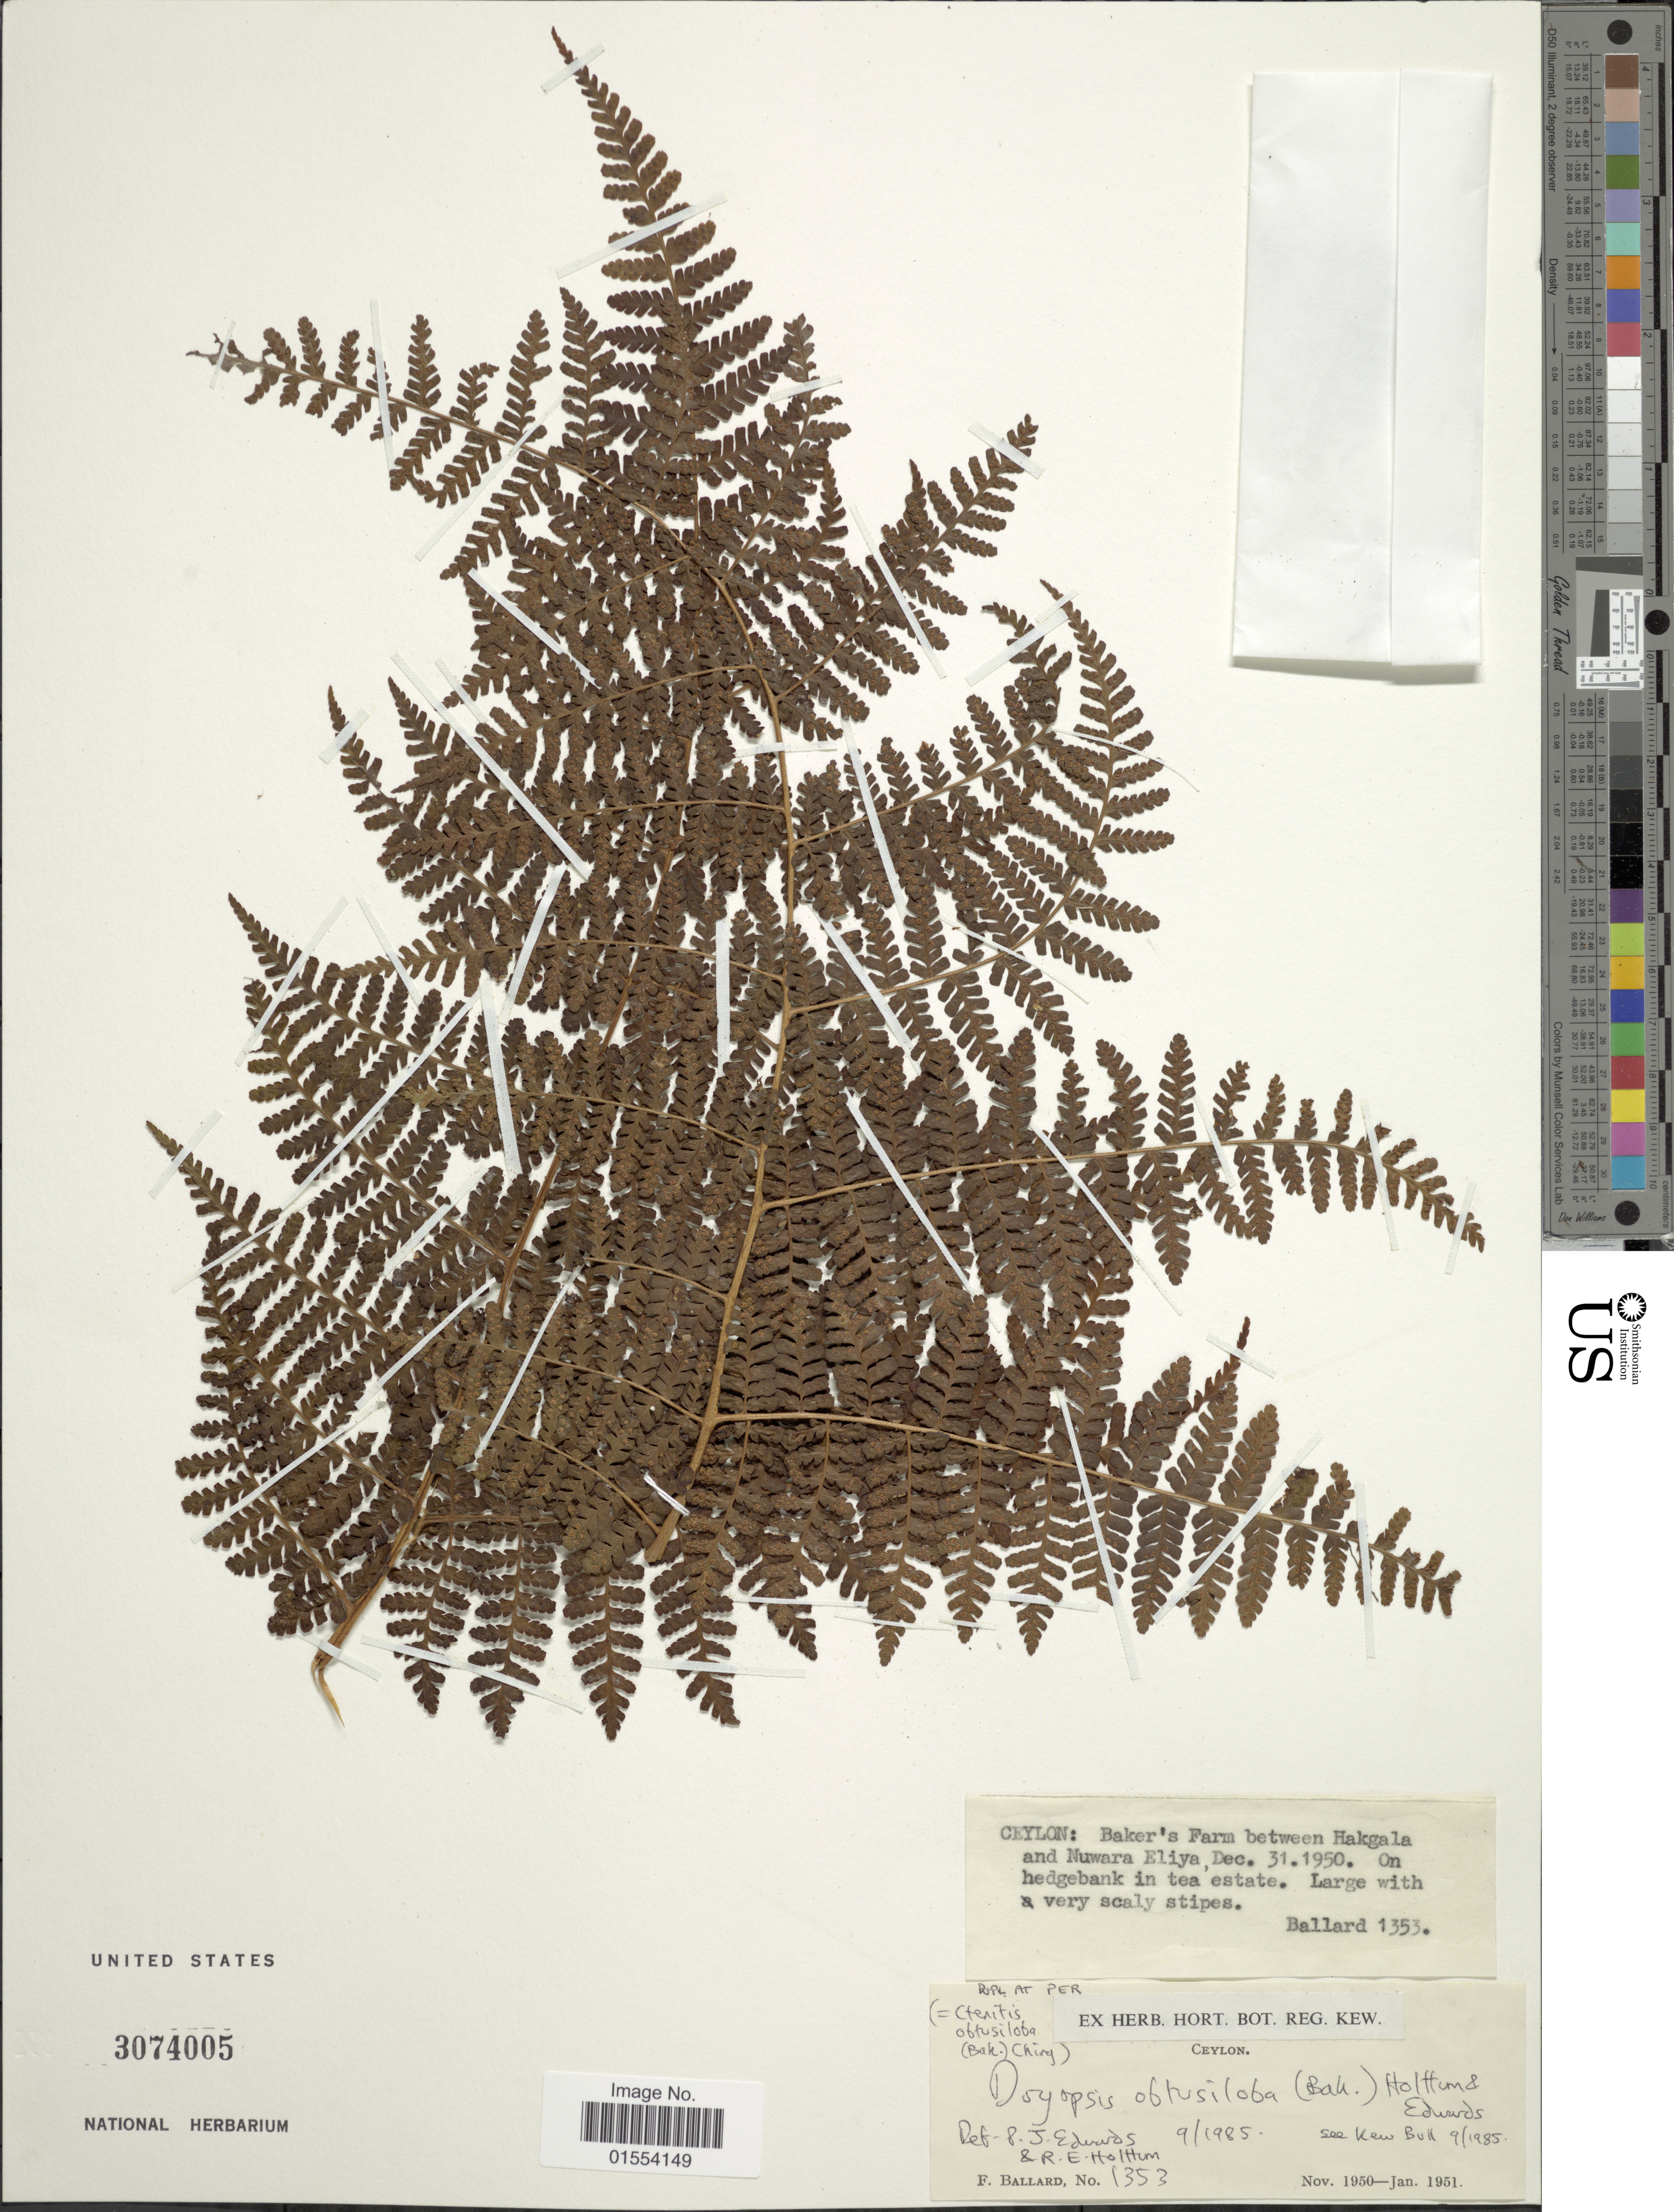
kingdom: Plantae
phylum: Tracheophyta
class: Polypodiopsida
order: Polypodiales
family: Dryopteridaceae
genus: Dryopteris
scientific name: Dryopteris ferruginea var. obtusiloba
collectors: F. Ballard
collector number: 1353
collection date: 1950-12-31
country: Sri Lanka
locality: Ceylon: Baker's Farm between Hakgala and Nuwara Eliya. On hedgebank in tea estate.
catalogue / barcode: US 3074005